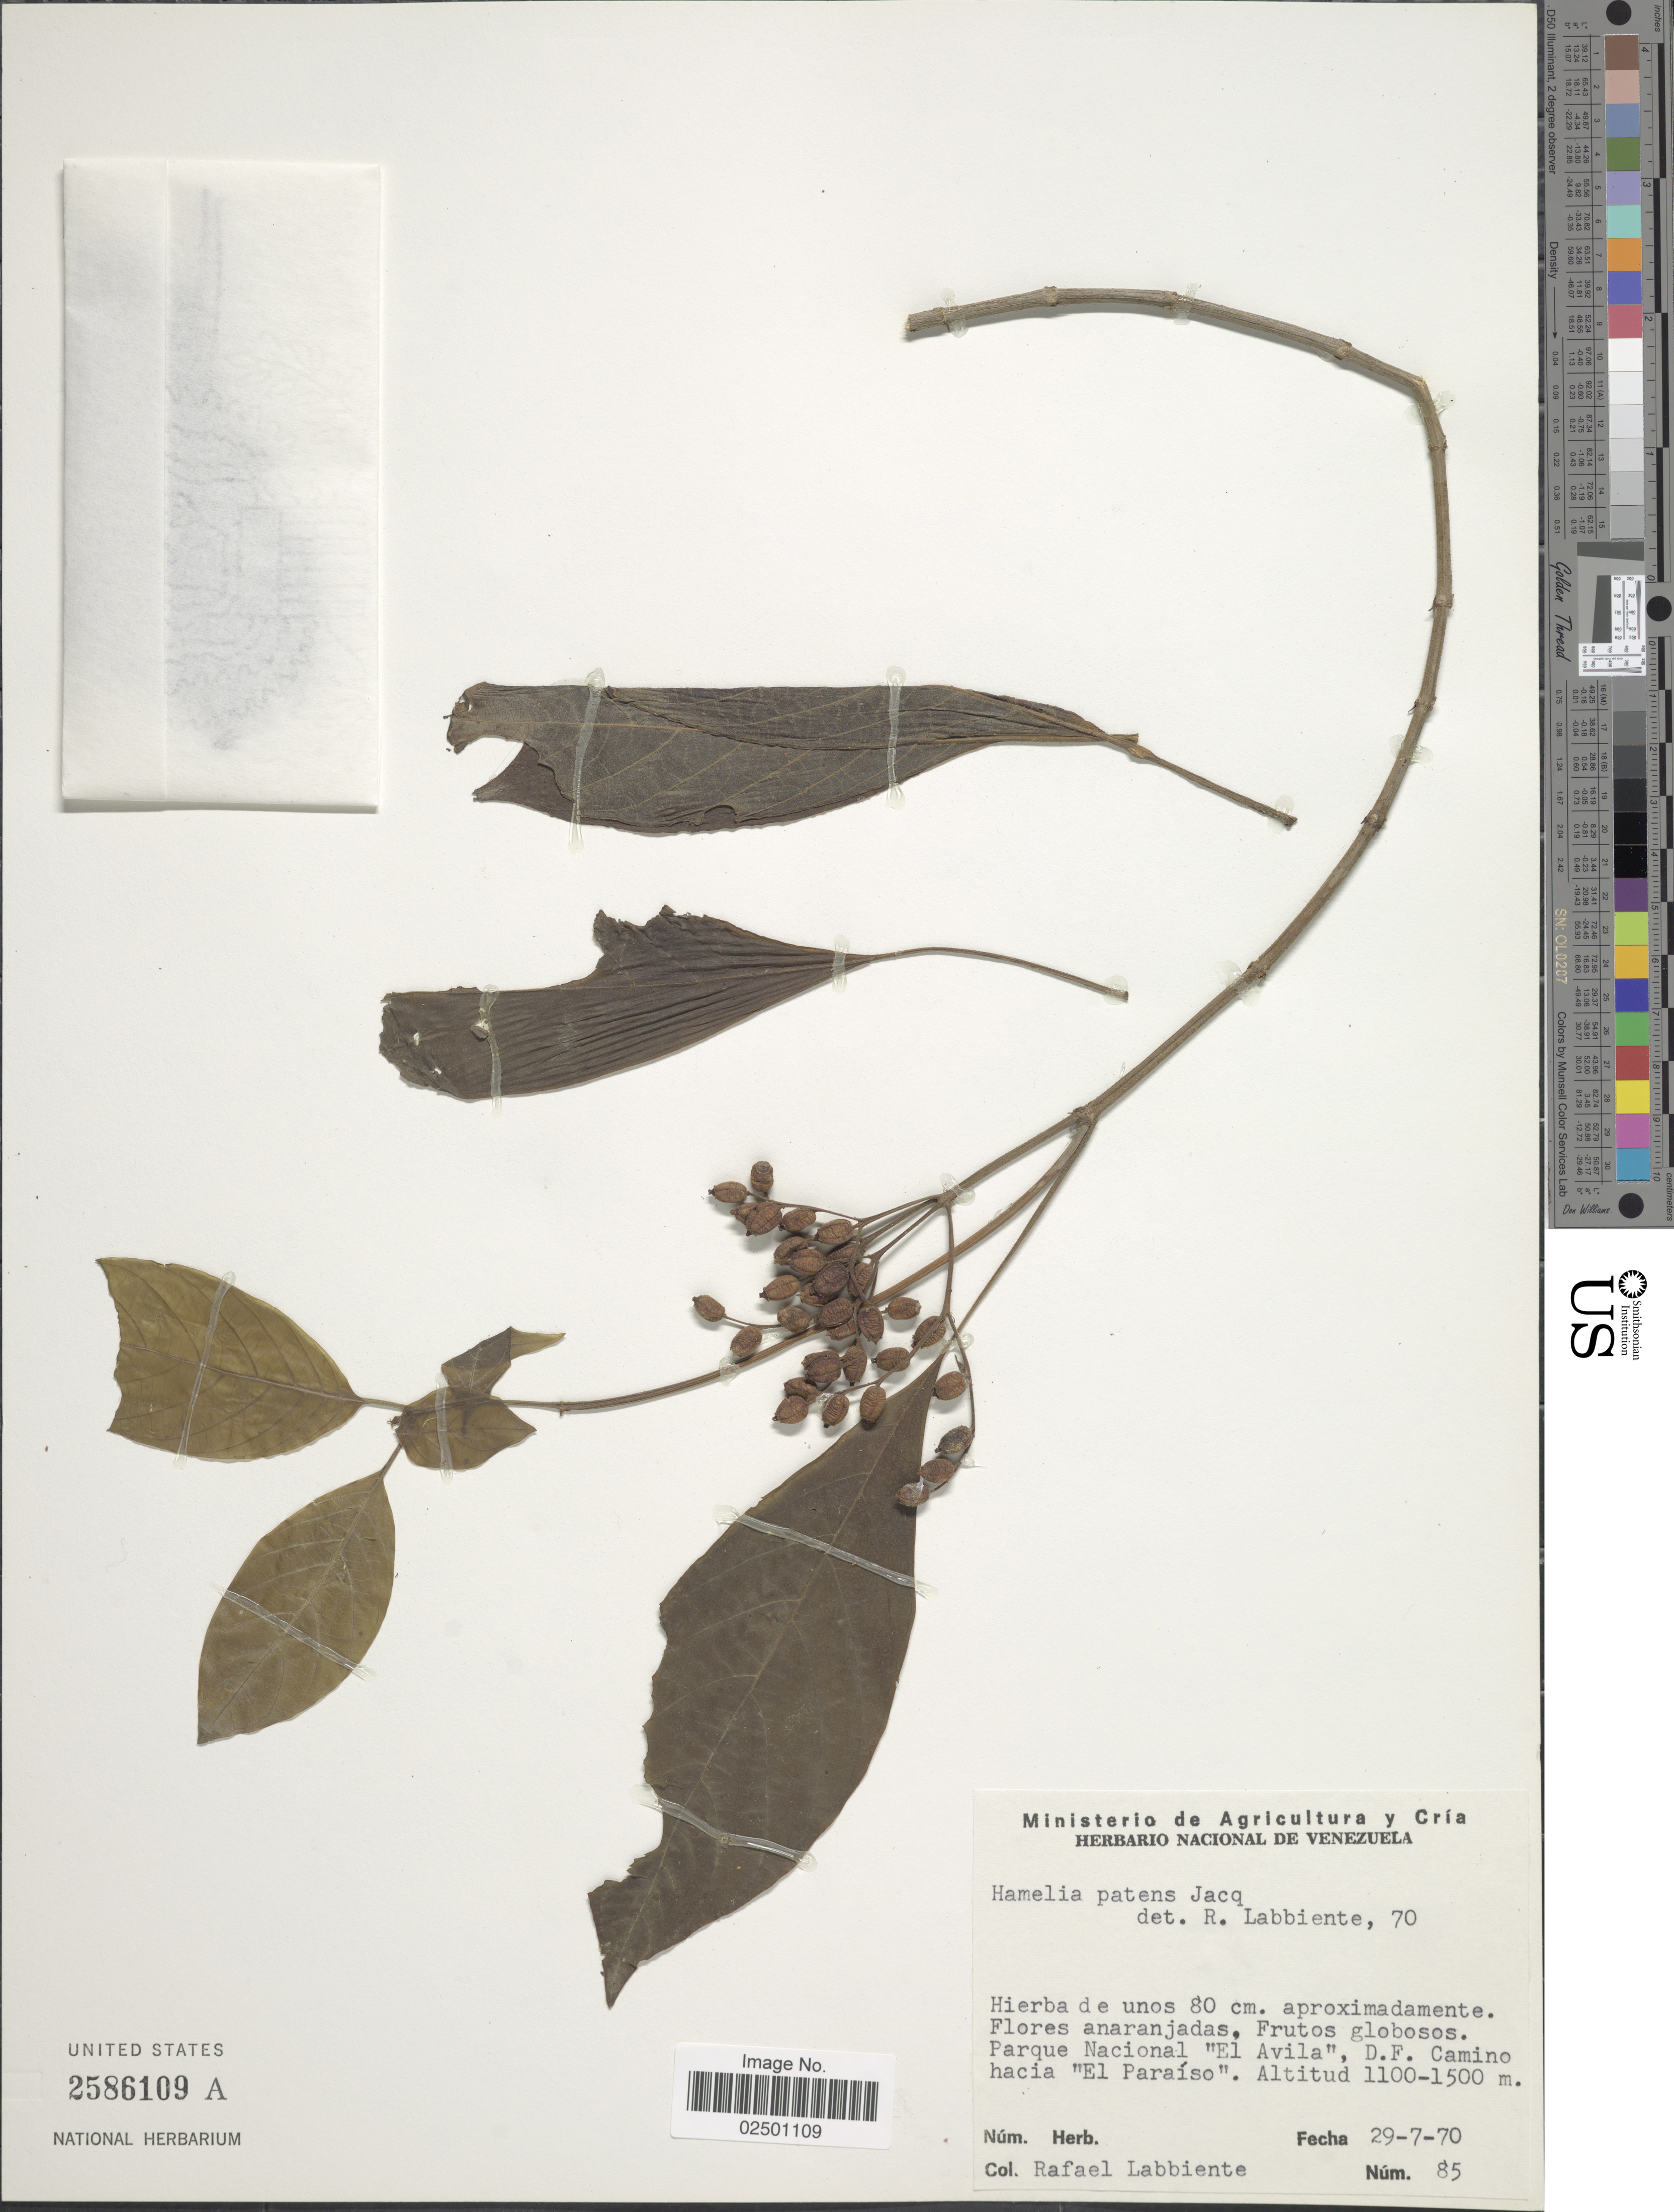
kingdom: Plantae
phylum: Tracheophyta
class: Magnoliopsida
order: Gentianales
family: Rubiaceae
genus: Hamelia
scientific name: Hamelia patens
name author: Jacq.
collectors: R. Labbiente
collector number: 85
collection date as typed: Transcribed d/m/y: 29/7/70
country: Honduras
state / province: El Paraíso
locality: Parque Nacional "El Avila", D.F. Camino hacia "El Paraiso"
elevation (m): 1100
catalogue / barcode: US 2586109A